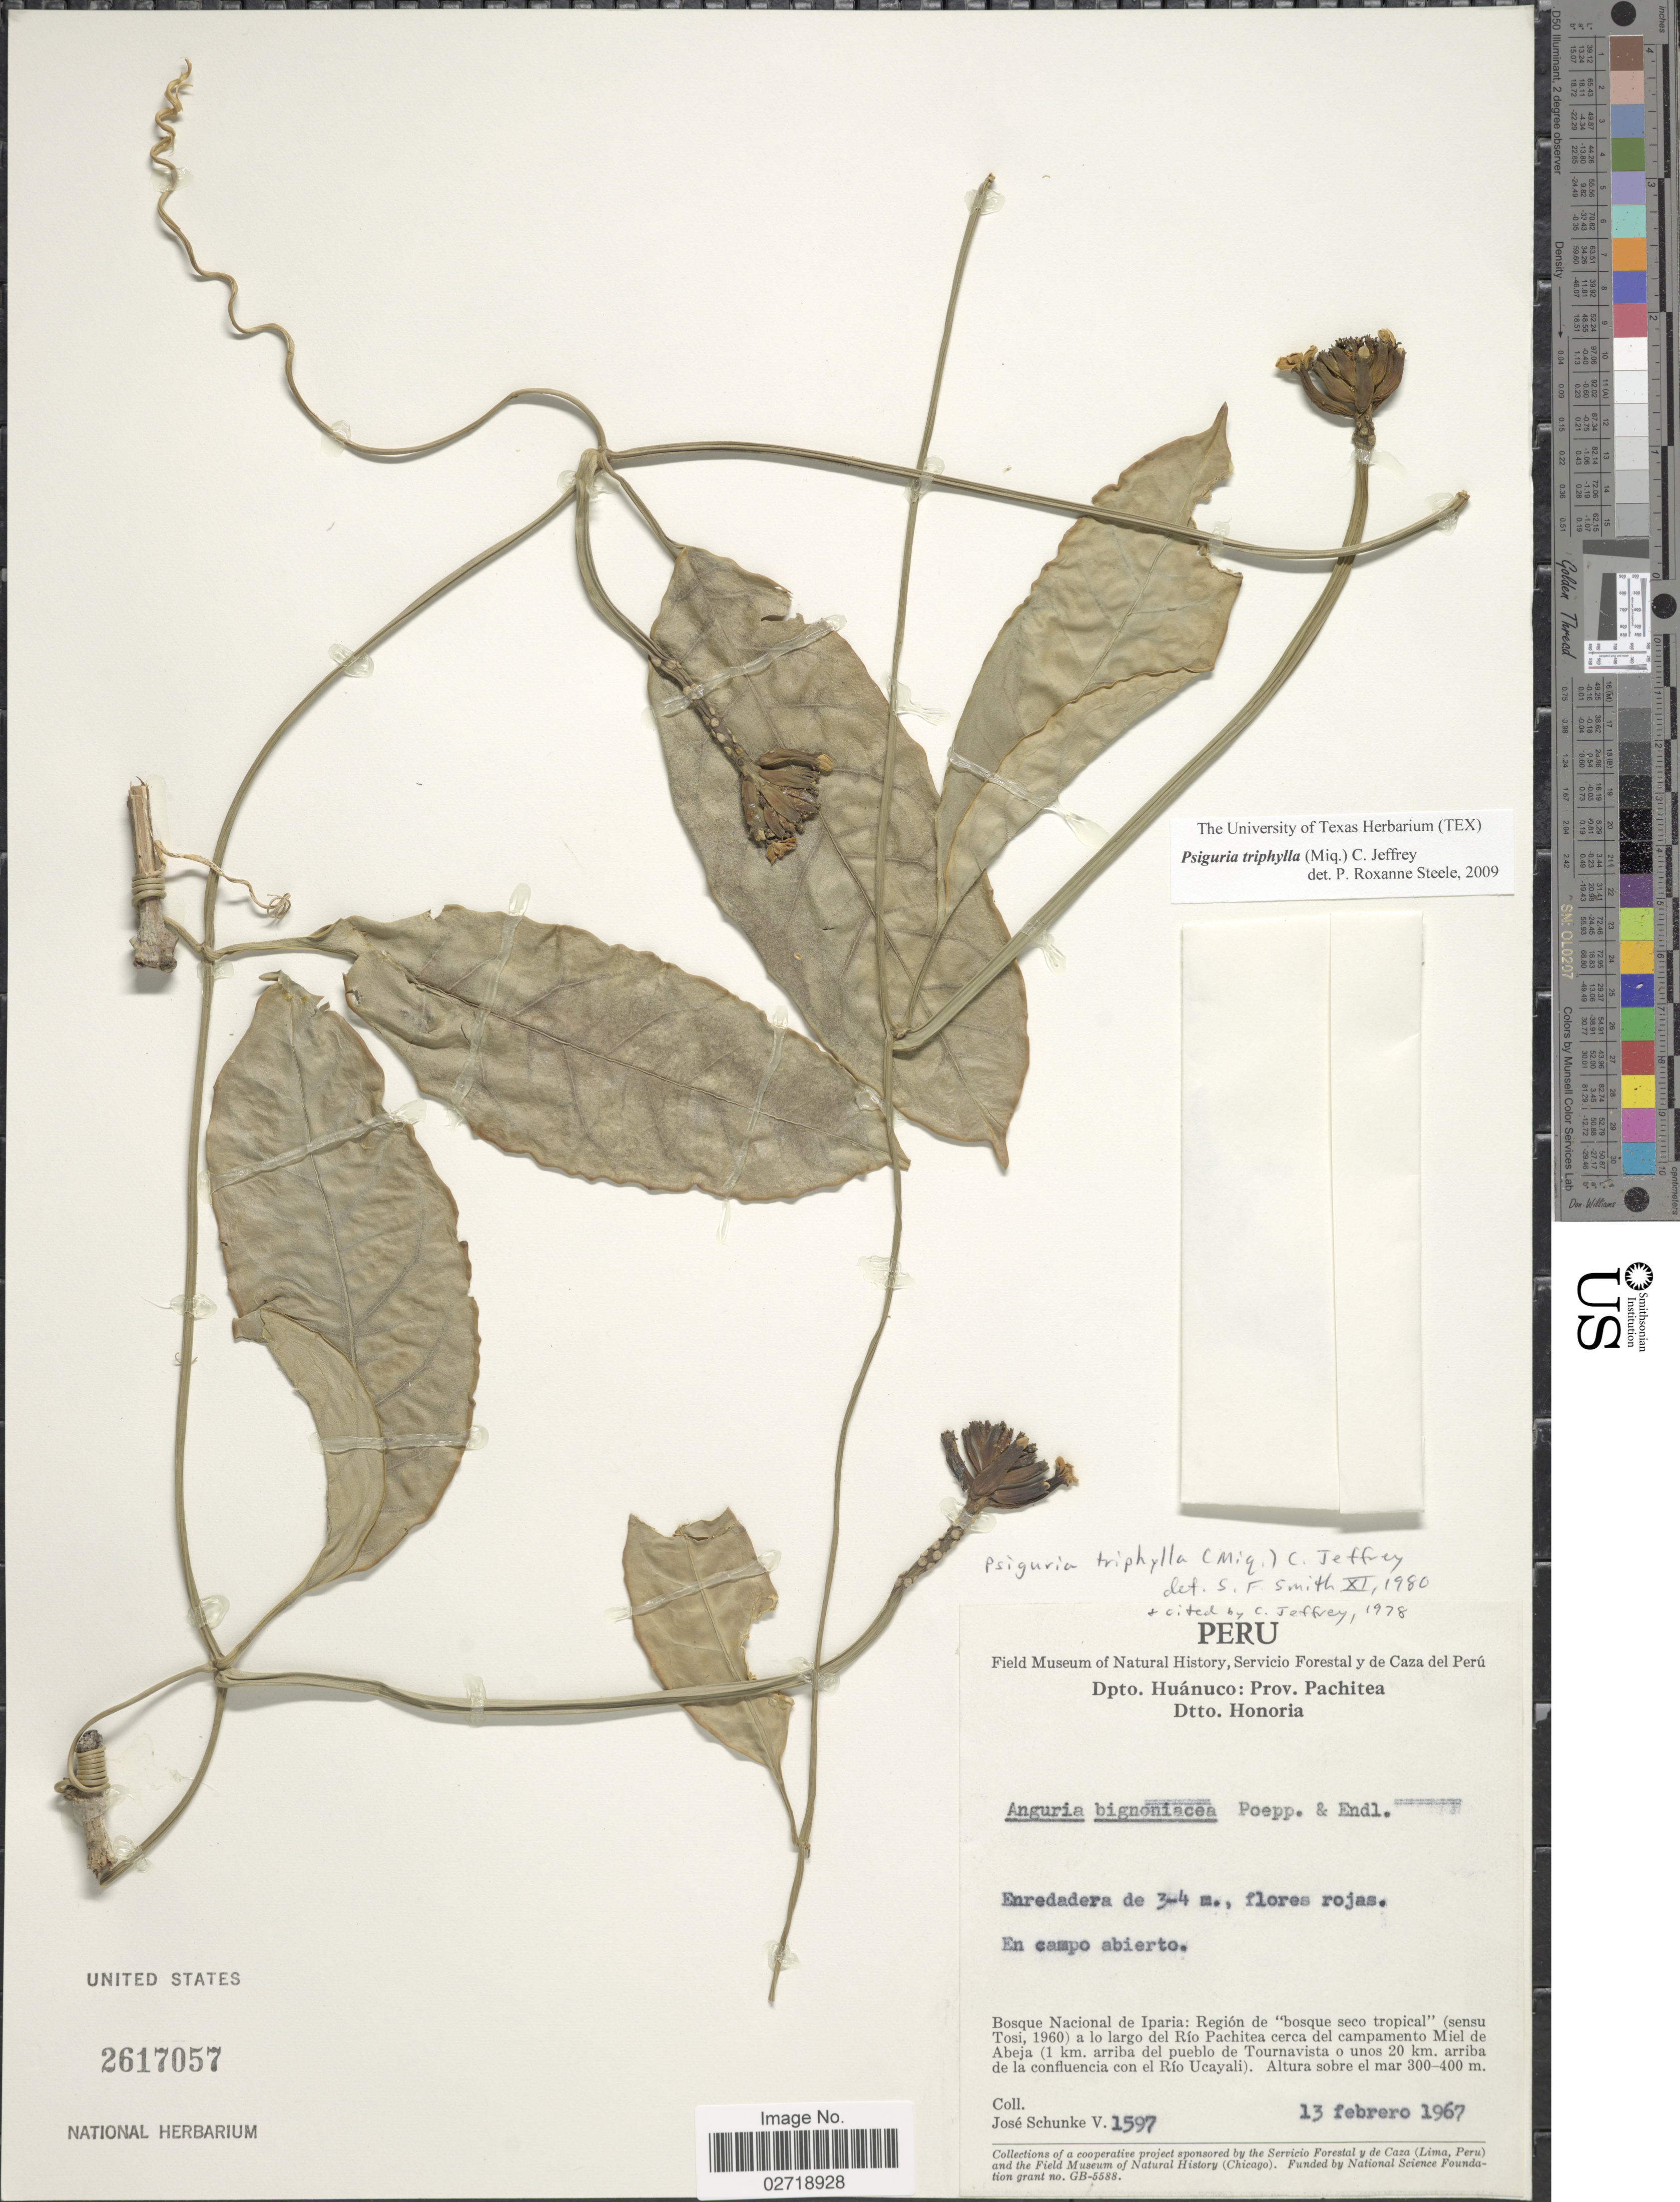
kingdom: Plantae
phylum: Tracheophyta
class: Magnoliopsida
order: Cucurbitales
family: Cucurbitaceae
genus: Psiguria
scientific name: Psiguria triphylla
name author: (Miq.) C. Jeffrey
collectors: J. Schunke Vigo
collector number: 1597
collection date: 1967-02-13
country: Peru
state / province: Huánuco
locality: Prov. Pachitea. Dtto. Honoria. Bosque Nacional de Iparia: Region de "bosque seco tropical" (sensu Tosi, 1960) a lo largo del Rio Pachitea cerca del campamento Miel de Abeja ( 1 km. arriba del pueblo de Tournavista o unos 20 km. arriba de la confluencia con el Rio Ucayali)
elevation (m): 300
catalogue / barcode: US 2617057